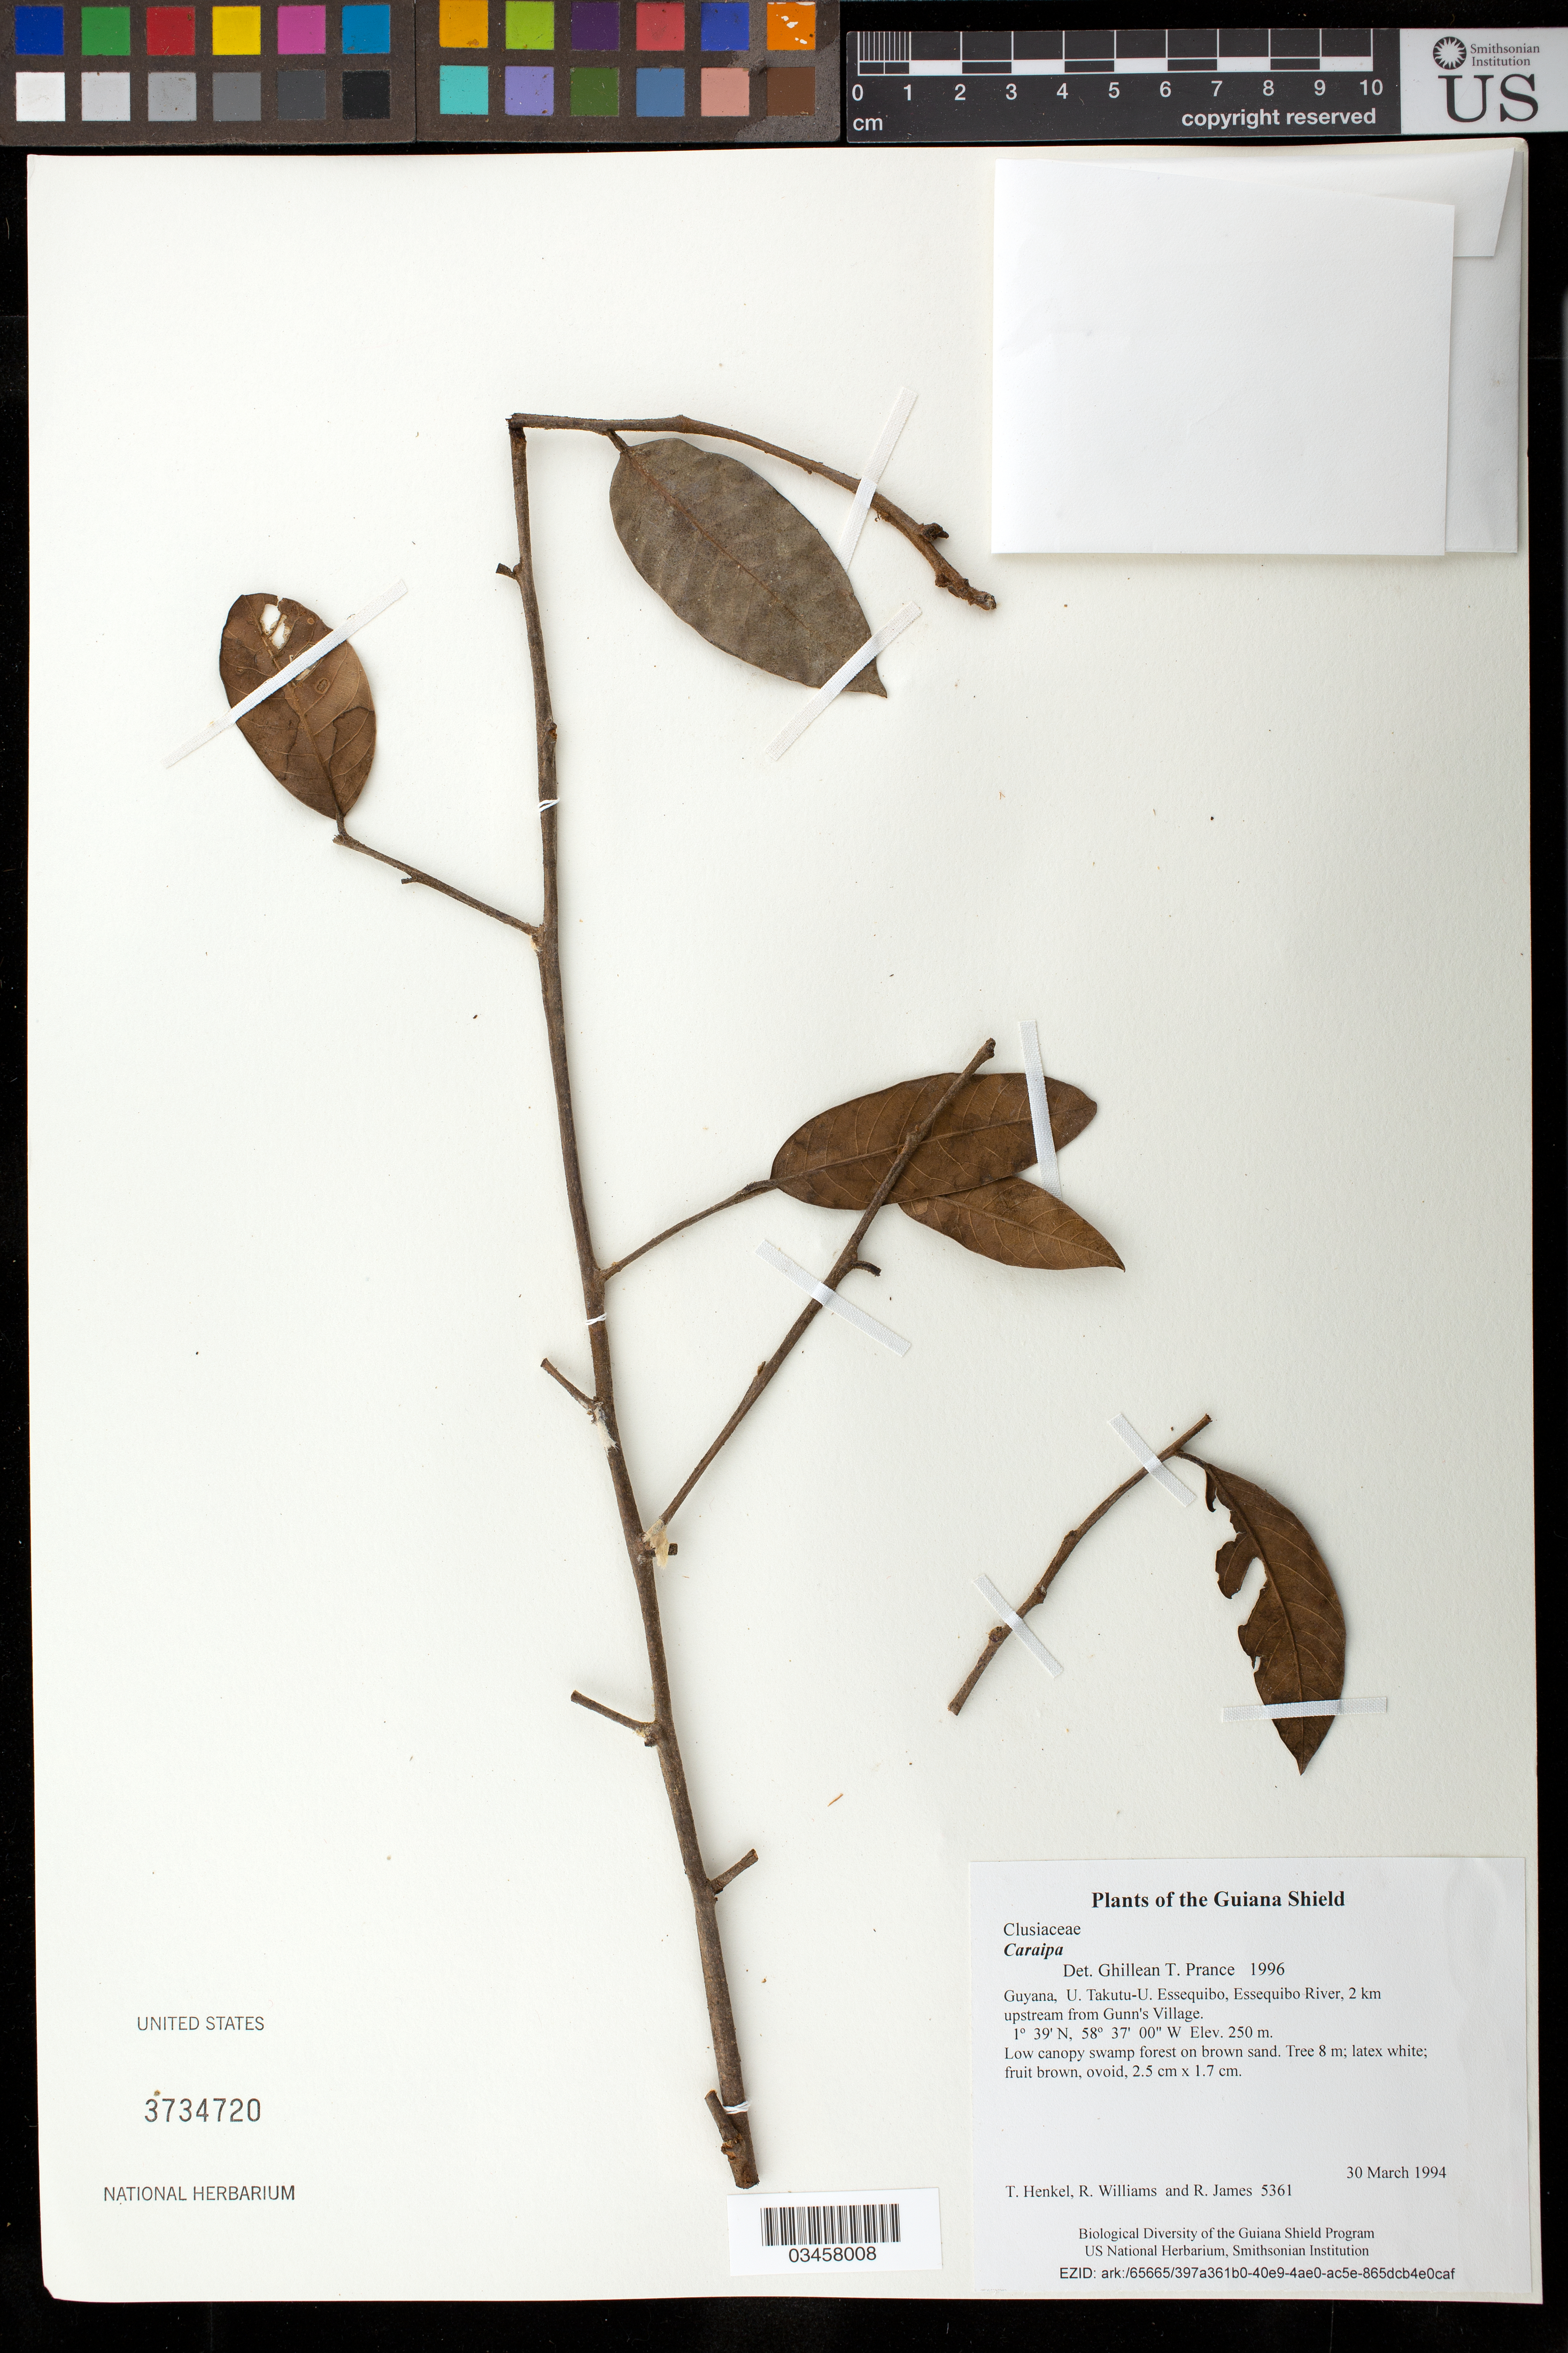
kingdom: Plantae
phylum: Tracheophyta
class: Magnoliopsida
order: Malpighiales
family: Calophyllaceae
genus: Caraipa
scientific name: Caraipa sp.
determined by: Prance, G. T.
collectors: T. Henkel, R. Williams & R. James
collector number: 5361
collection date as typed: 30 March 1994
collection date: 1994-03-30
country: Guyana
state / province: U. Takutu-U. Essequibo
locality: Essequibo River, 2 km upstream from Gunn's Village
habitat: Low canopy swamp forest on brown sand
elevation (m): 250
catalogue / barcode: US 3734720